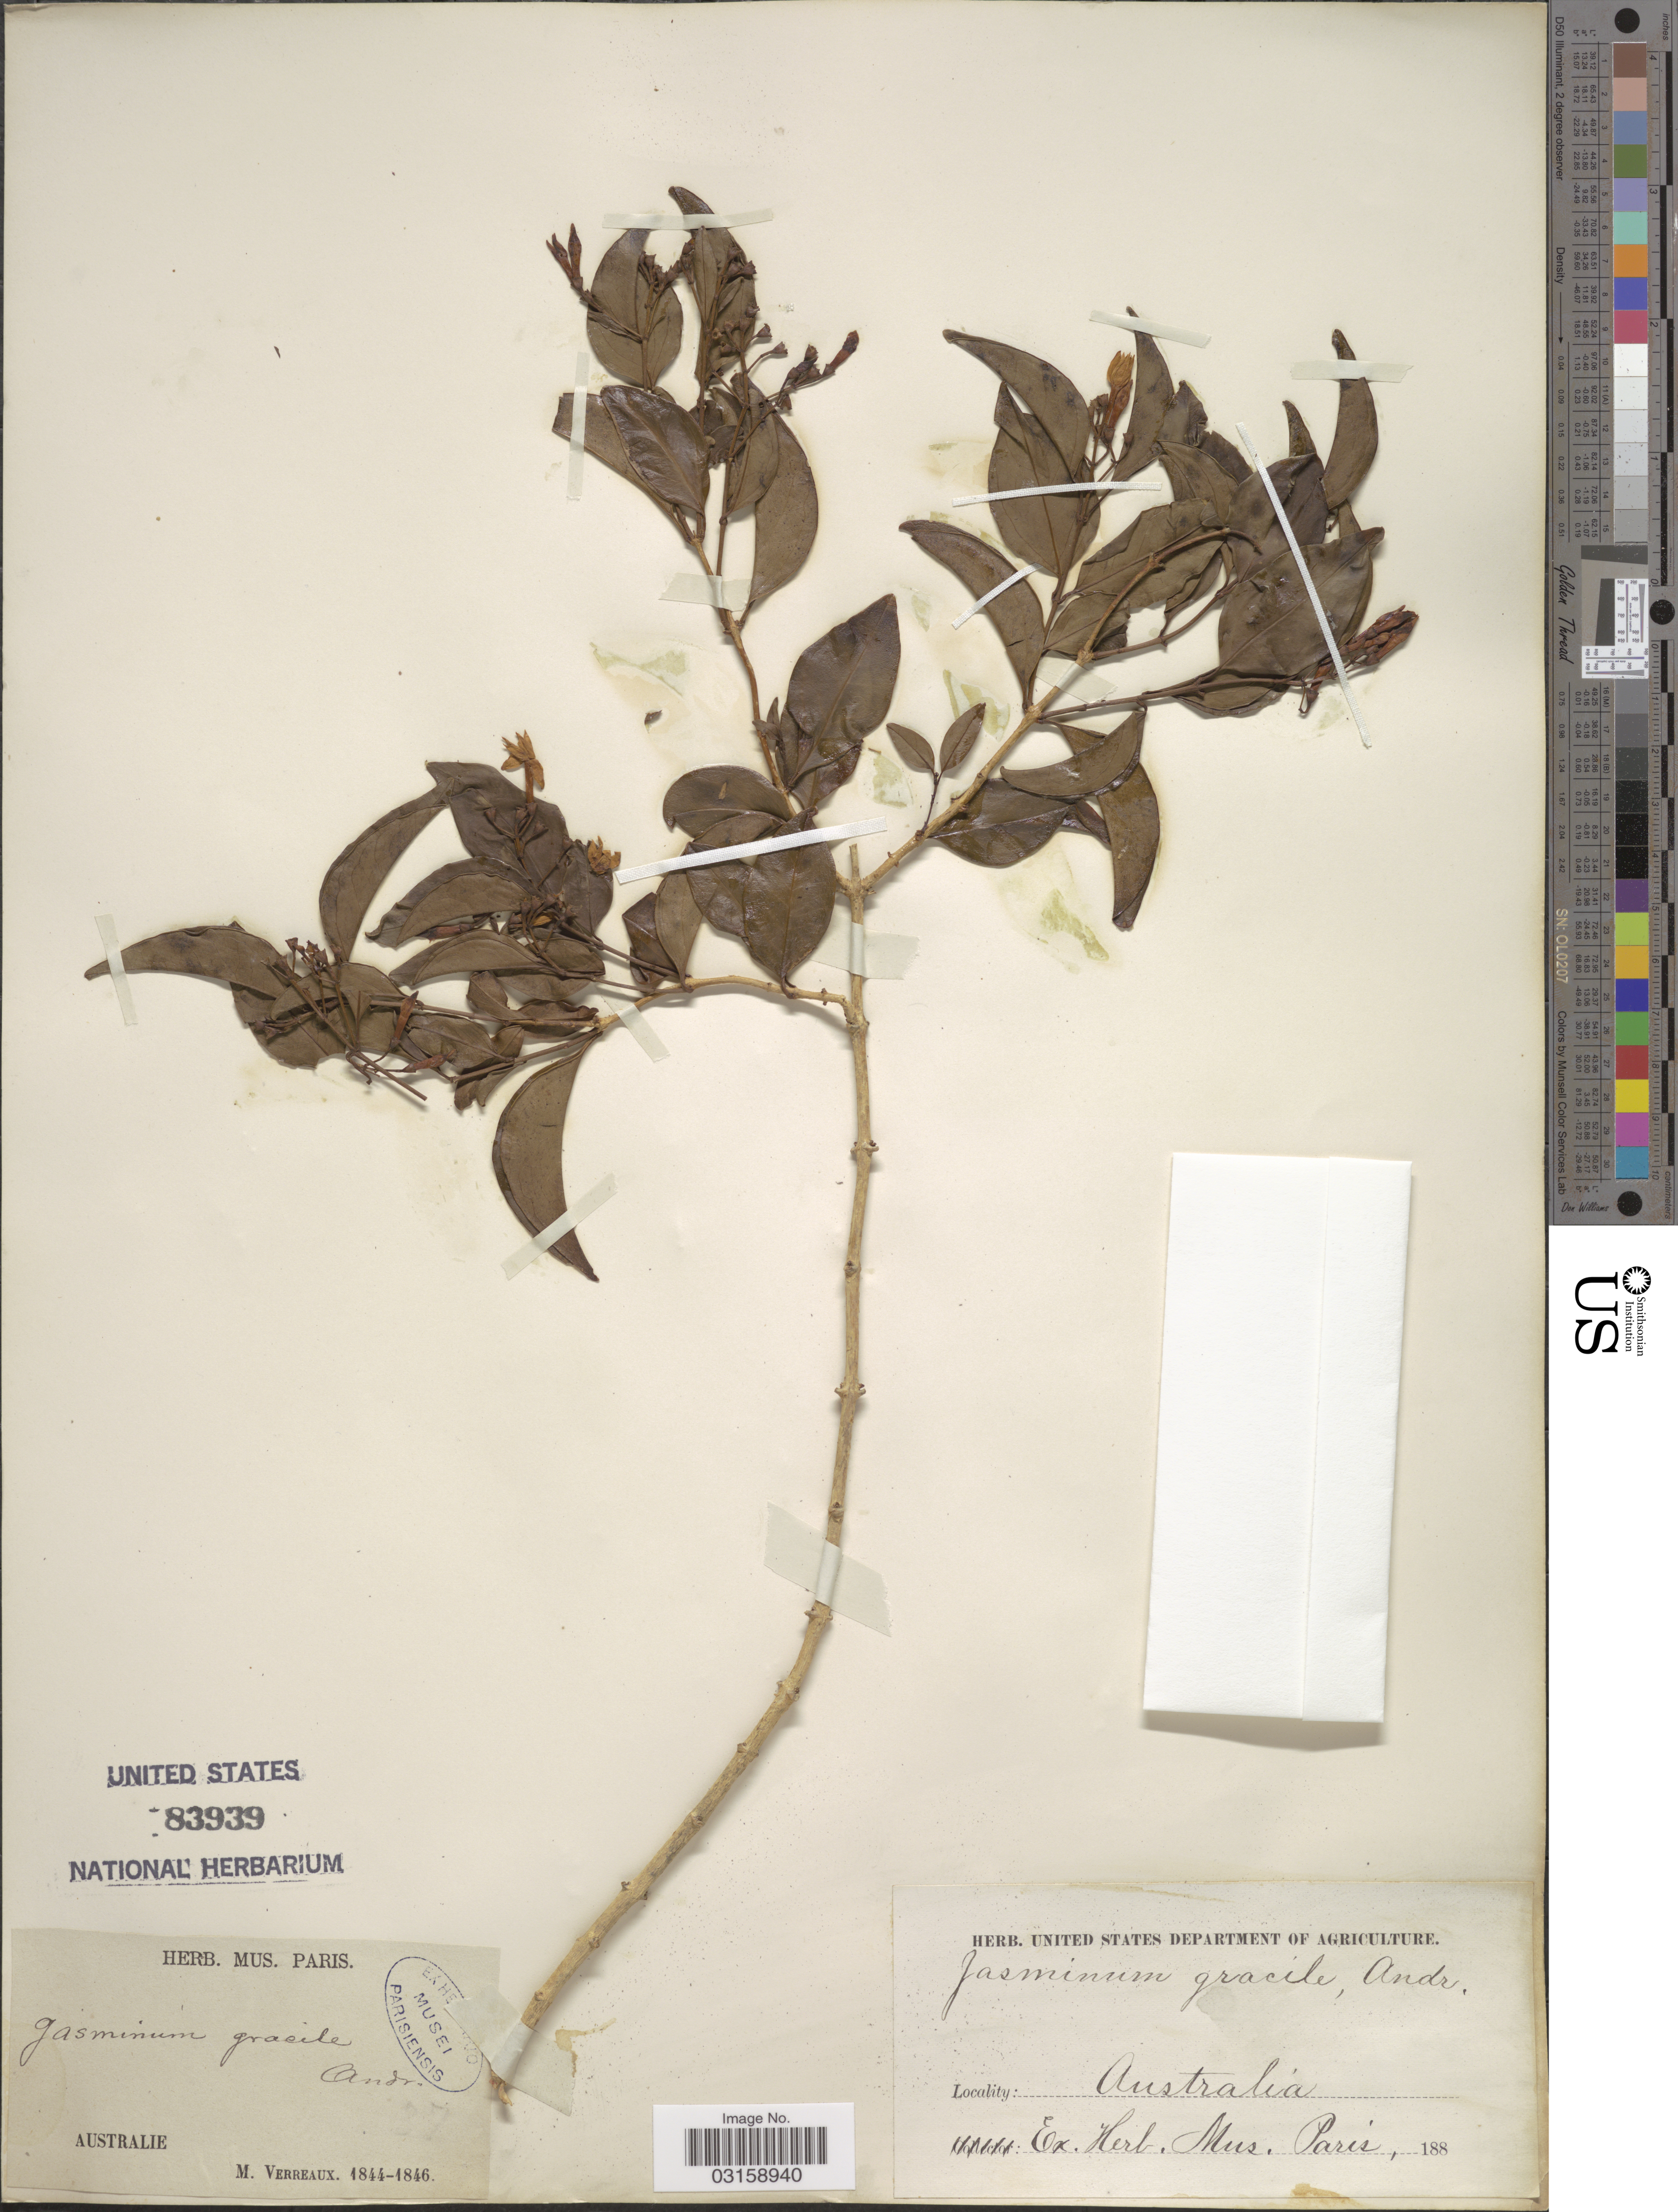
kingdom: Plantae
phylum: Tracheophyta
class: Magnoliopsida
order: Lamiales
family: Oleaceae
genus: Jasminum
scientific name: Jasminum gracile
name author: Andrews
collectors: M. Verreaux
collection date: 1844/1846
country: Australia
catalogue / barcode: US 83939